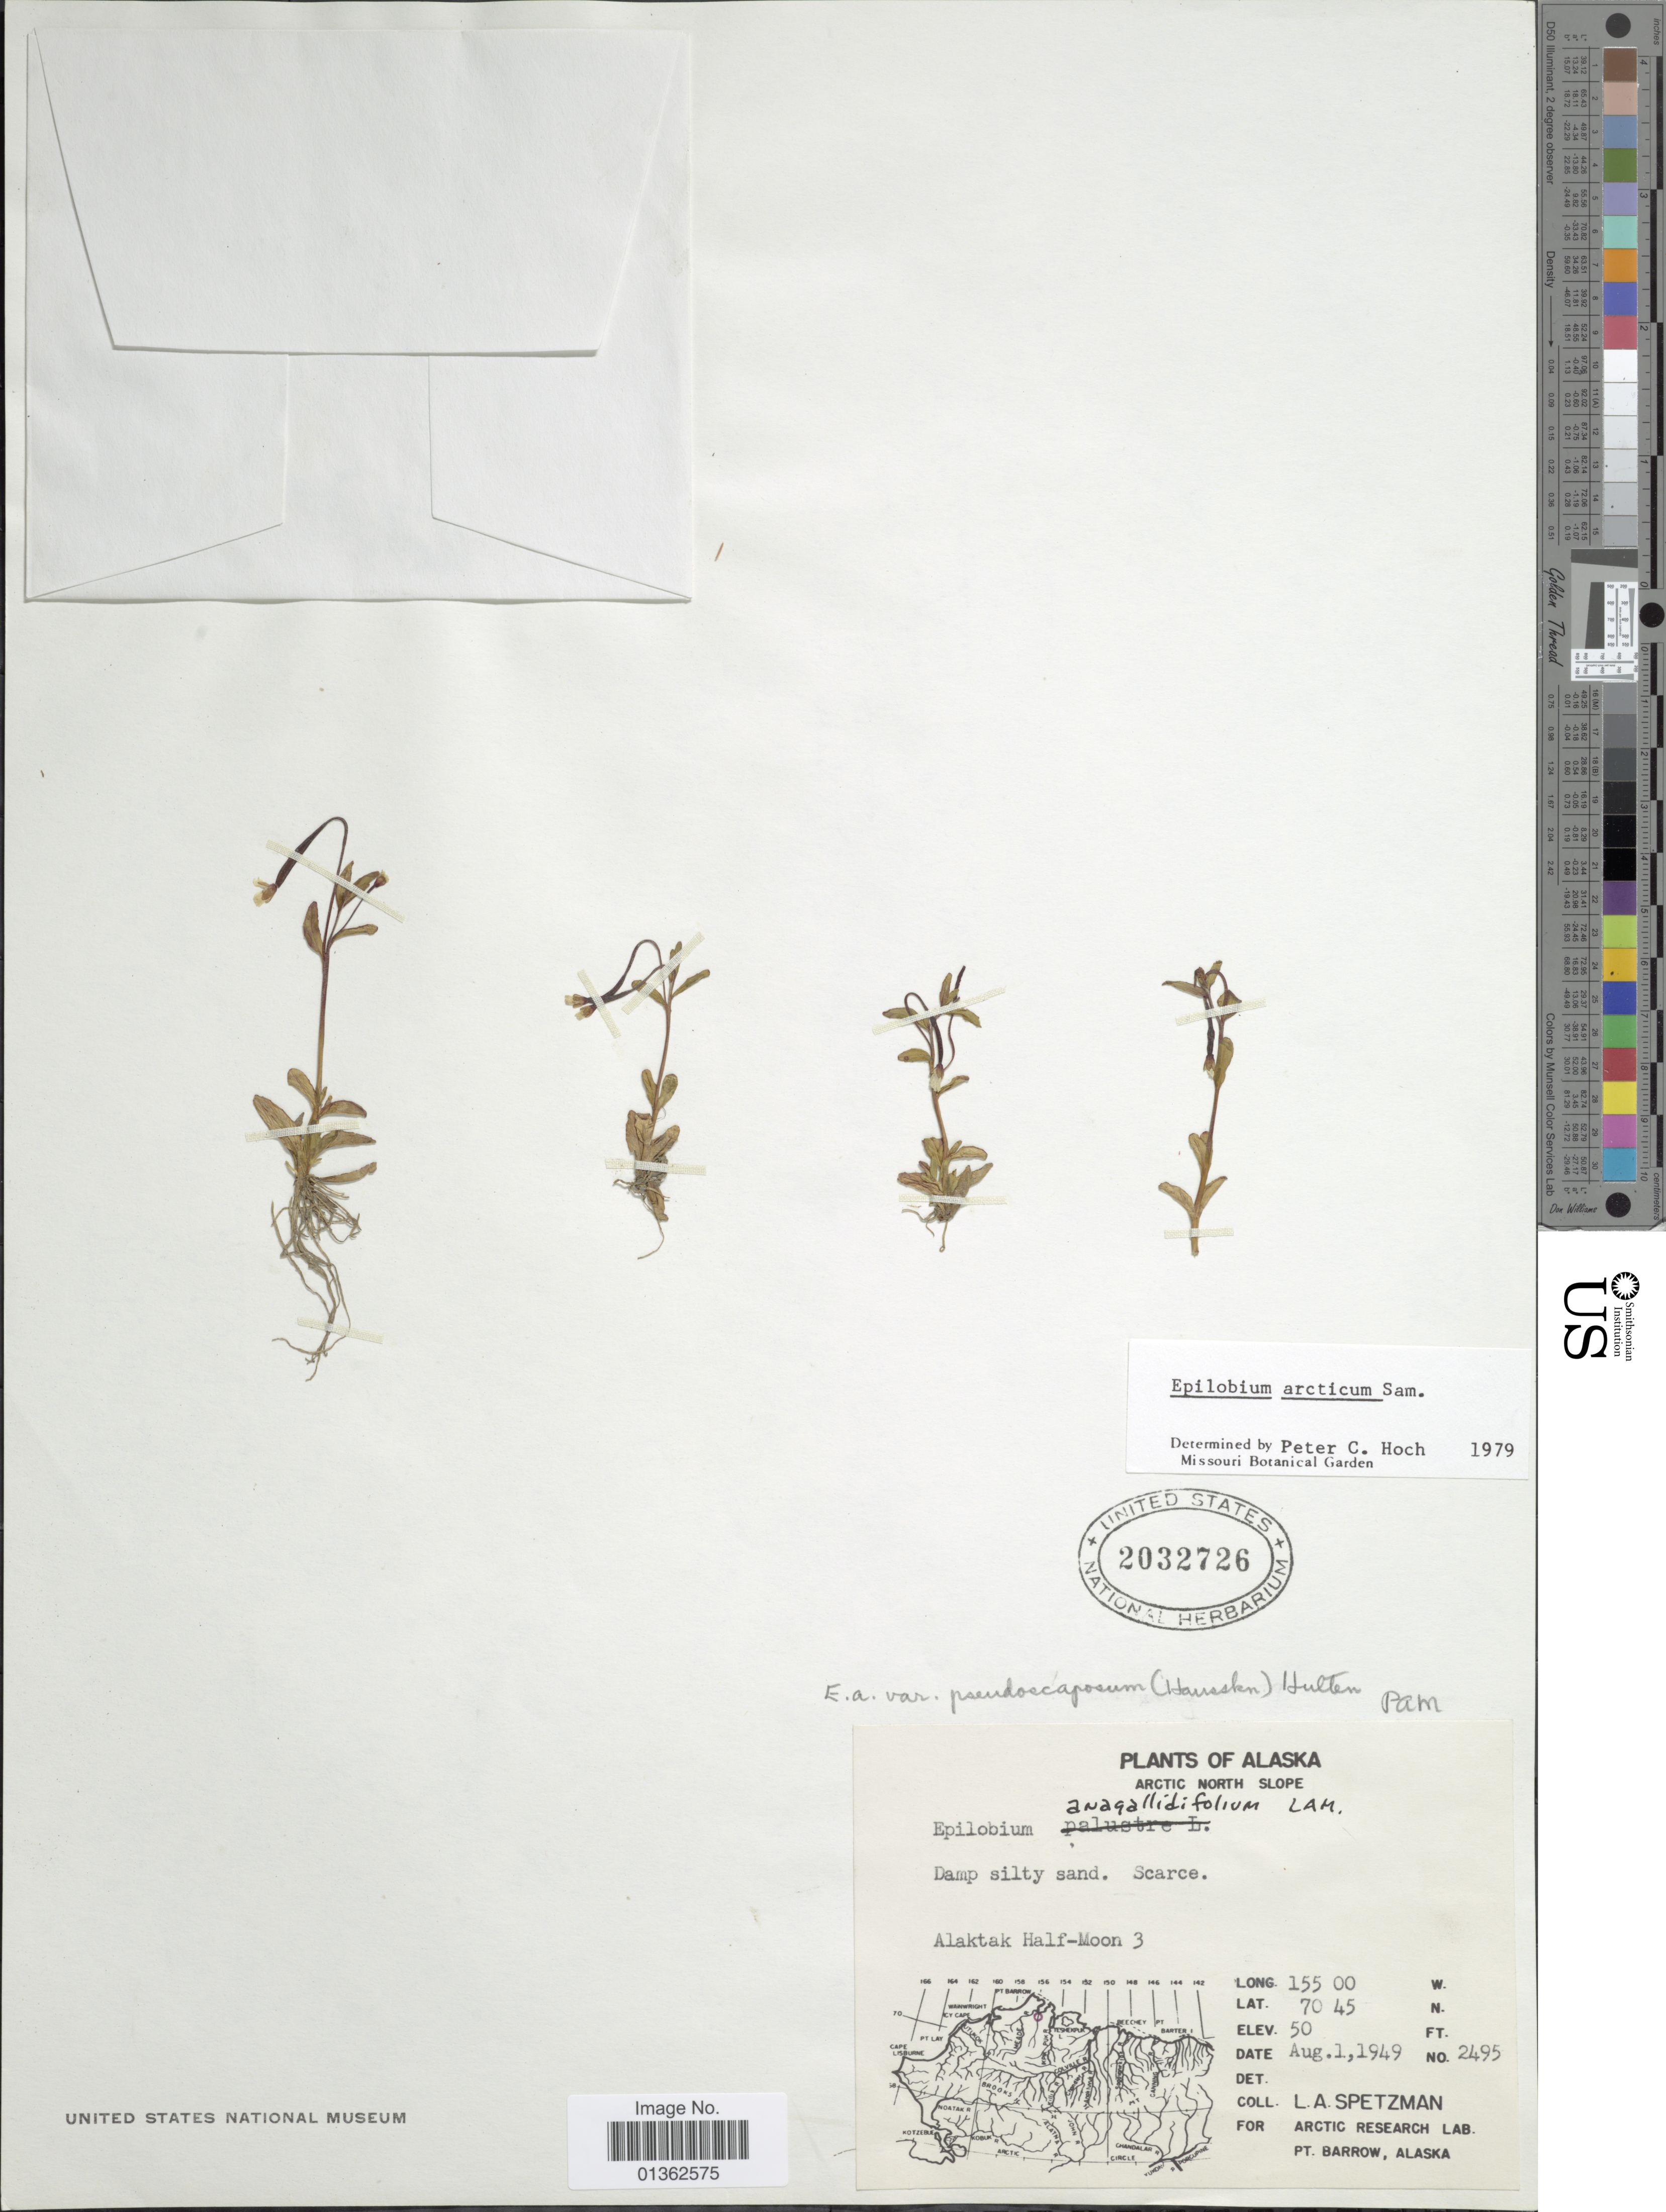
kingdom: Plantae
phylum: Tracheophyta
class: Magnoliopsida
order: Myrtales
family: Onagraceae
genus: Epilobium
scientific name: Epilobium articum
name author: Sam.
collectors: L. Spetzman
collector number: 2495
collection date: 1949-08-01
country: United States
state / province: Alaska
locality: Arctic North Slope. Alaktak Half-Moon 3.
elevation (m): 15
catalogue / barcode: US 2032726